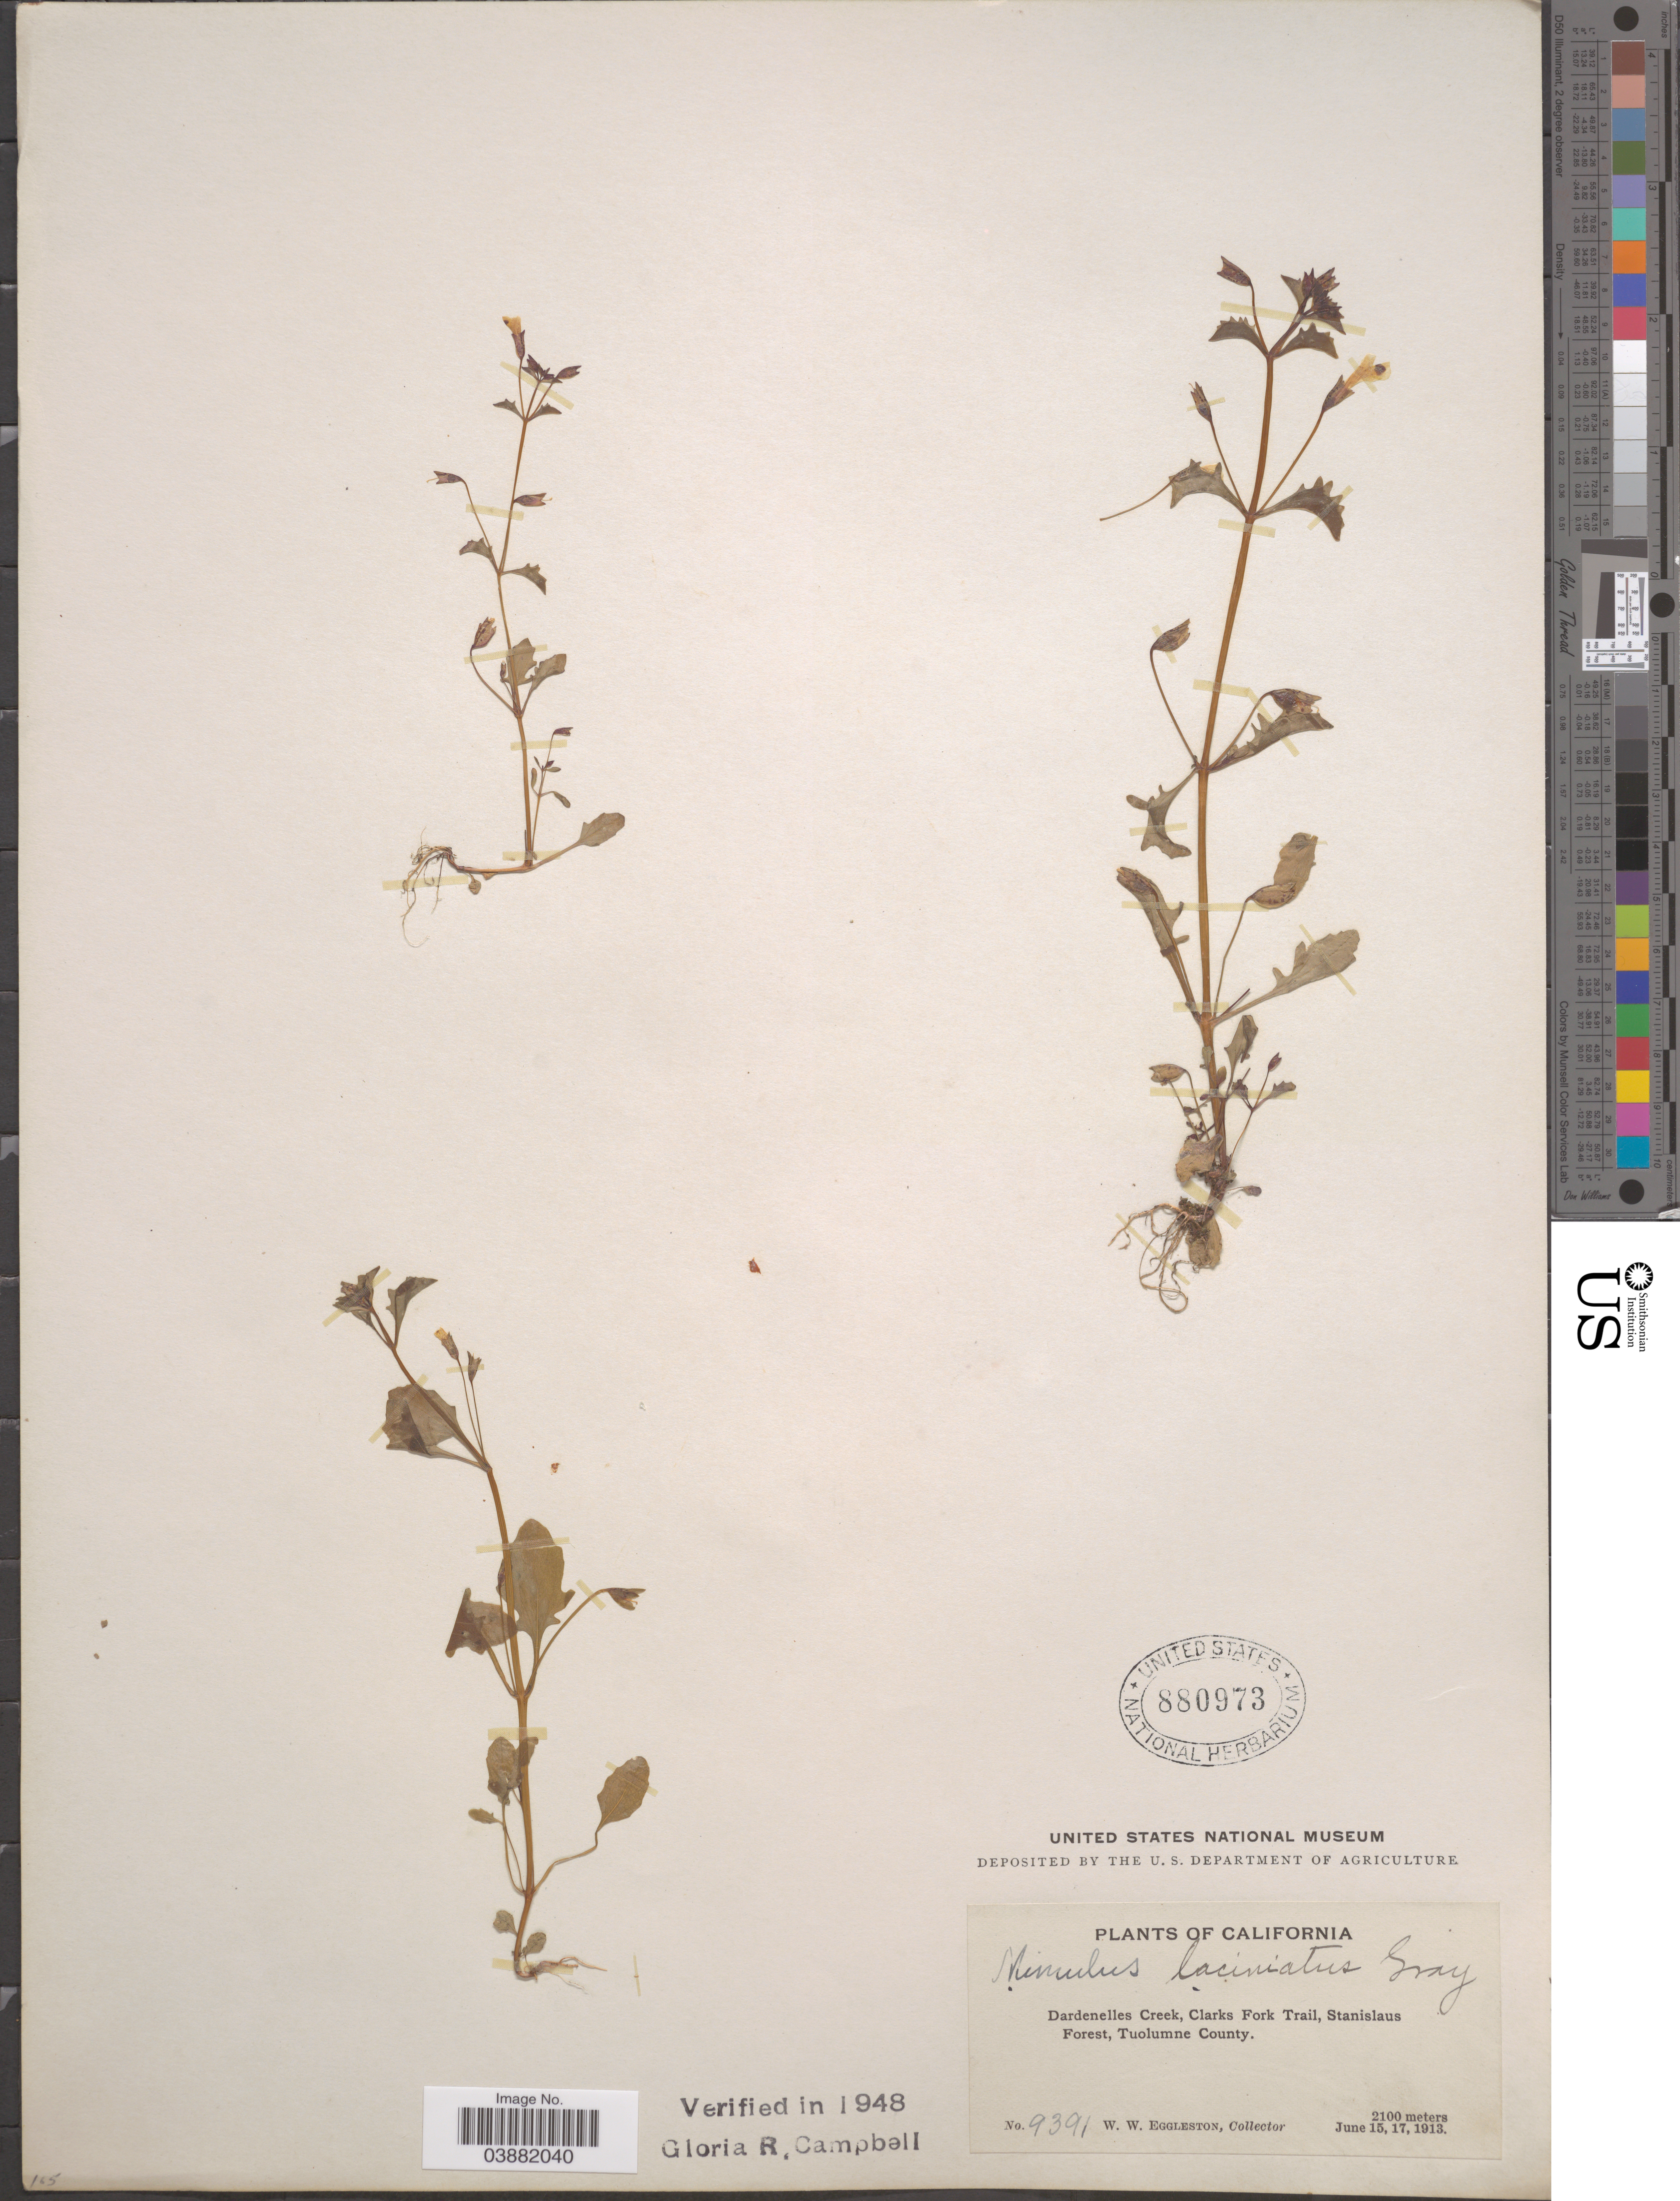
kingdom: Plantae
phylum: Tracheophyta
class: Magnoliopsida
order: Lamiales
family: Phrymaceae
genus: Mimulus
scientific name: Mimulus laciniatus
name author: A. Gray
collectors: W. W. Eggleston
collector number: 9391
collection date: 1913-06-15/1913-06-17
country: United States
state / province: California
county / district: Tuolumne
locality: Dardenelles Creek, Clarks Fork Trail, Stanislaus Forest, Tuolumne County.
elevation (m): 2100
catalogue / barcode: US 880973